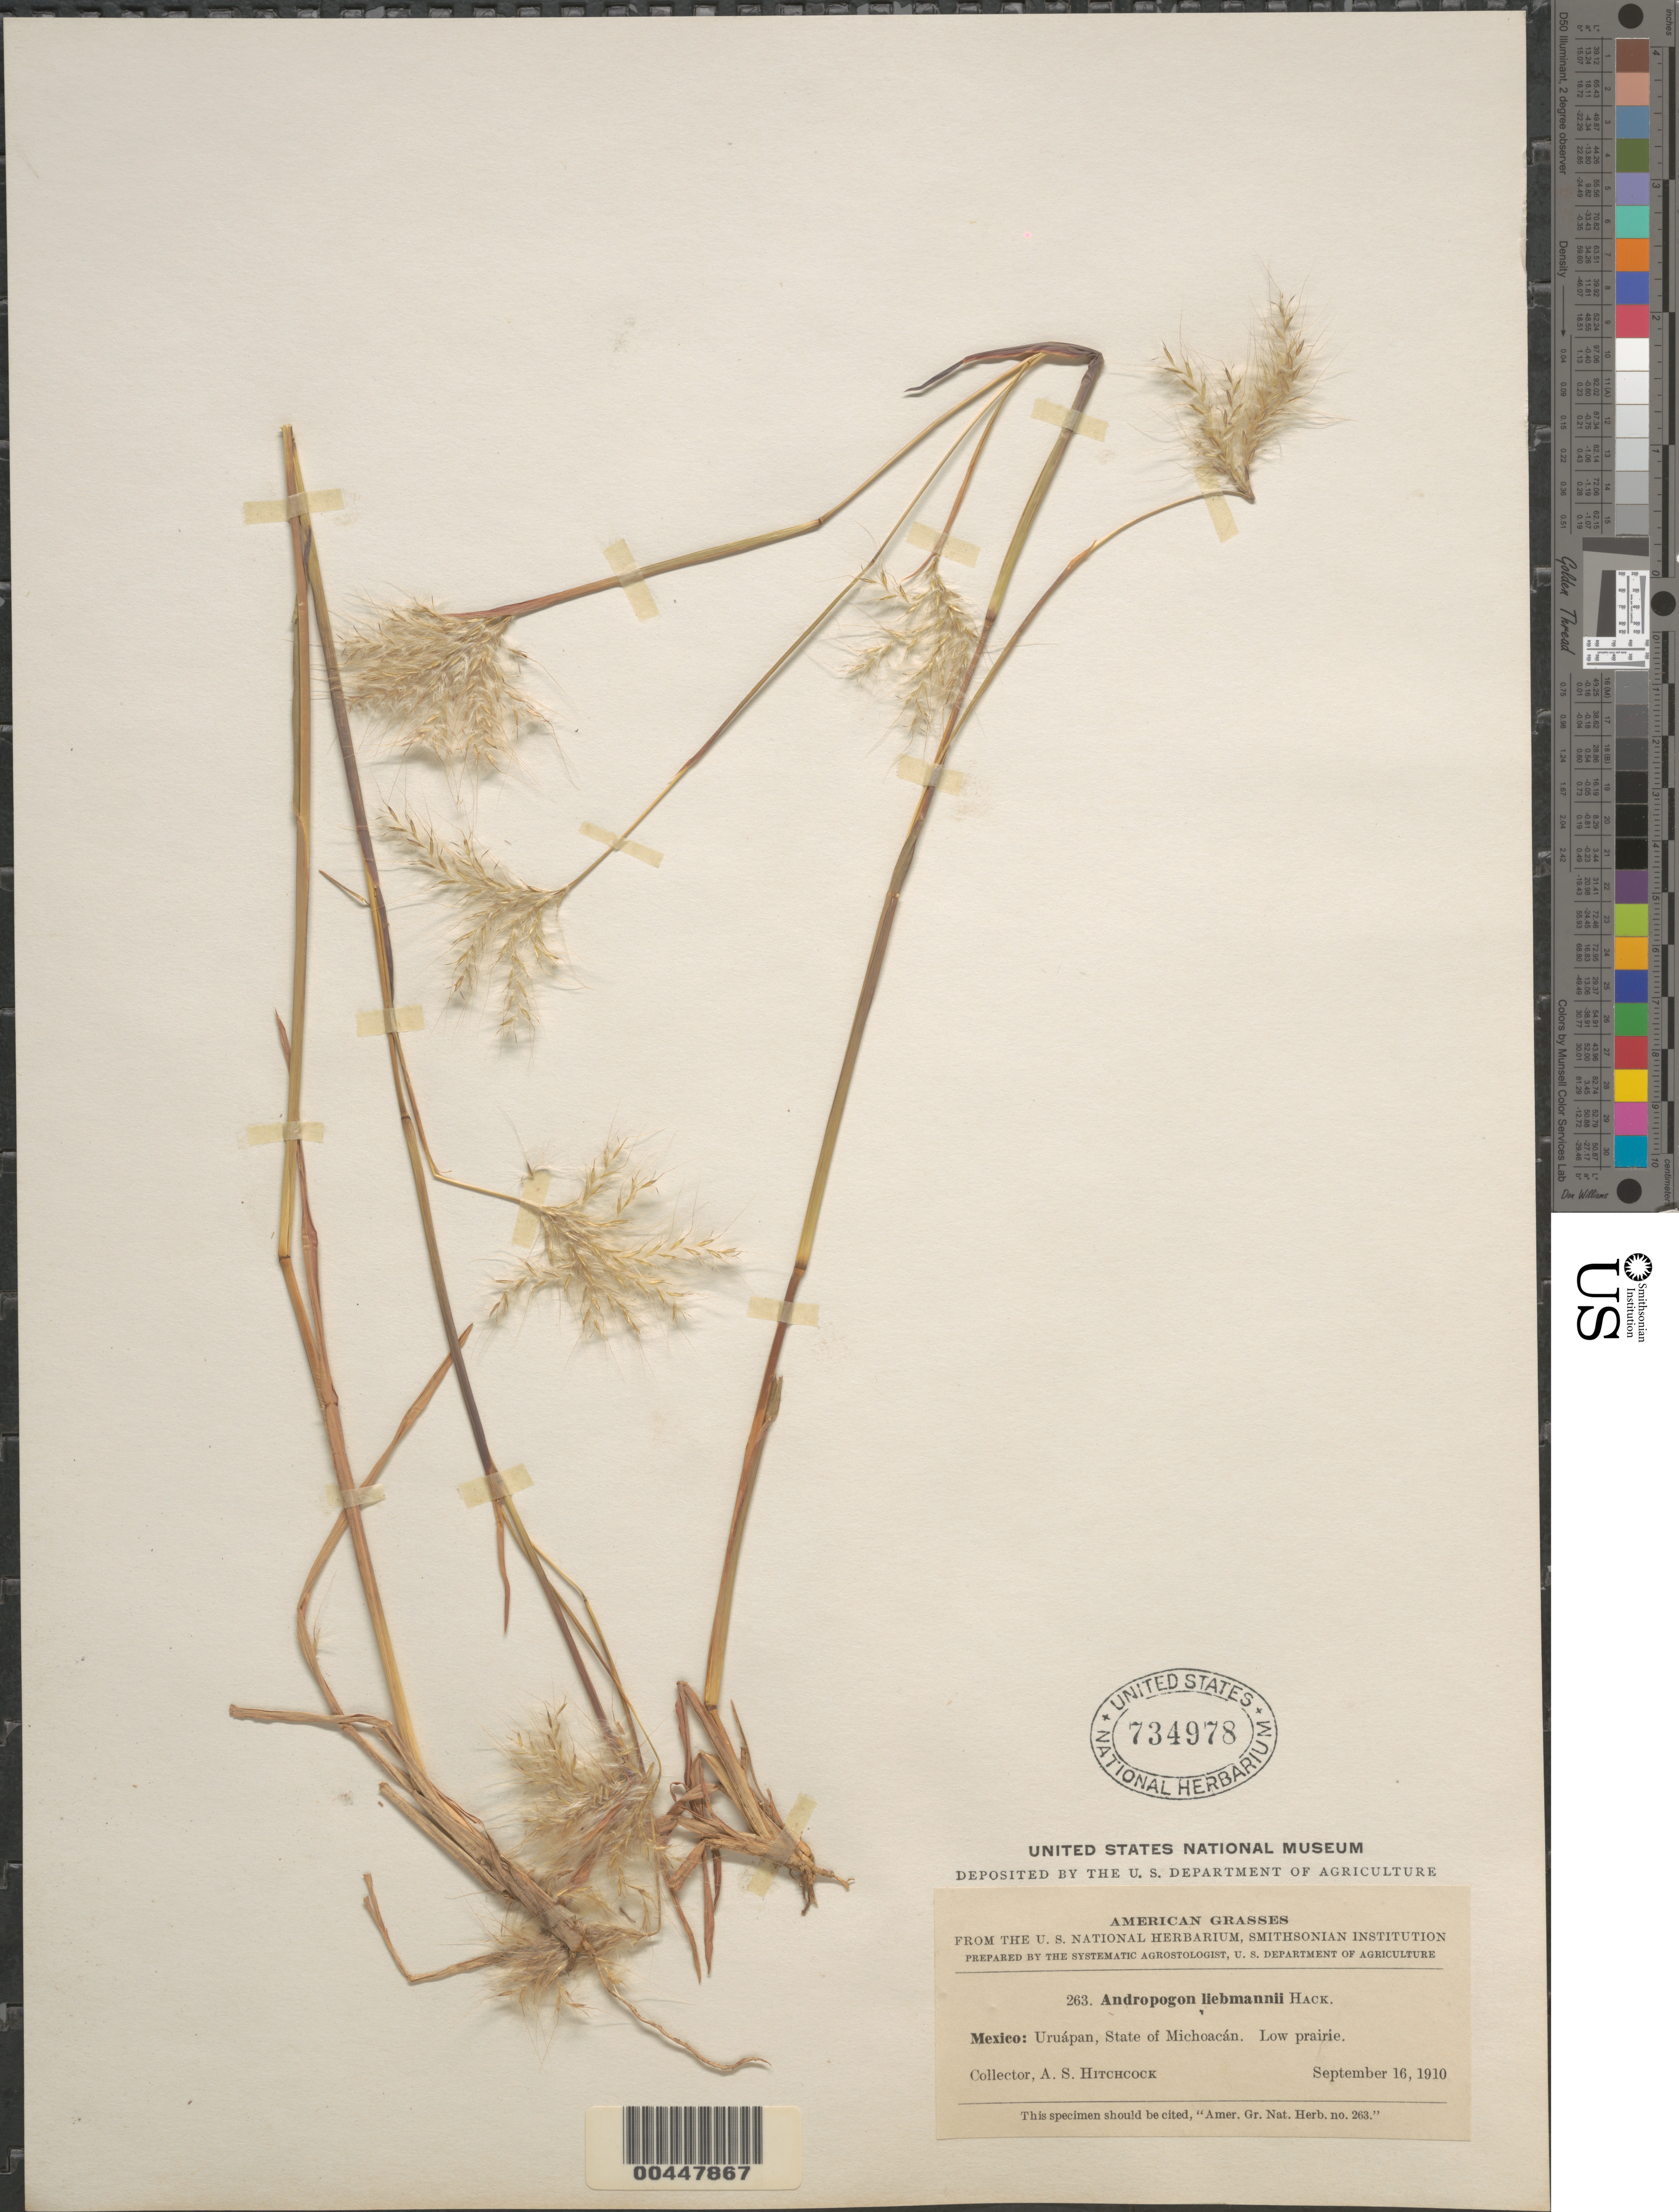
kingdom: Plantae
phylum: Tracheophyta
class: Liliopsida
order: Poales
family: Poaceae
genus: Andropogon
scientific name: Andropogon liebmannii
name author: Hack.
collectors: A. S. Hitchcock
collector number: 263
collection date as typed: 16 Sep 1910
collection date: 1910-09-16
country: Mexico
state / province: Michoacán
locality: Uruápan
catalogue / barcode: US 734978